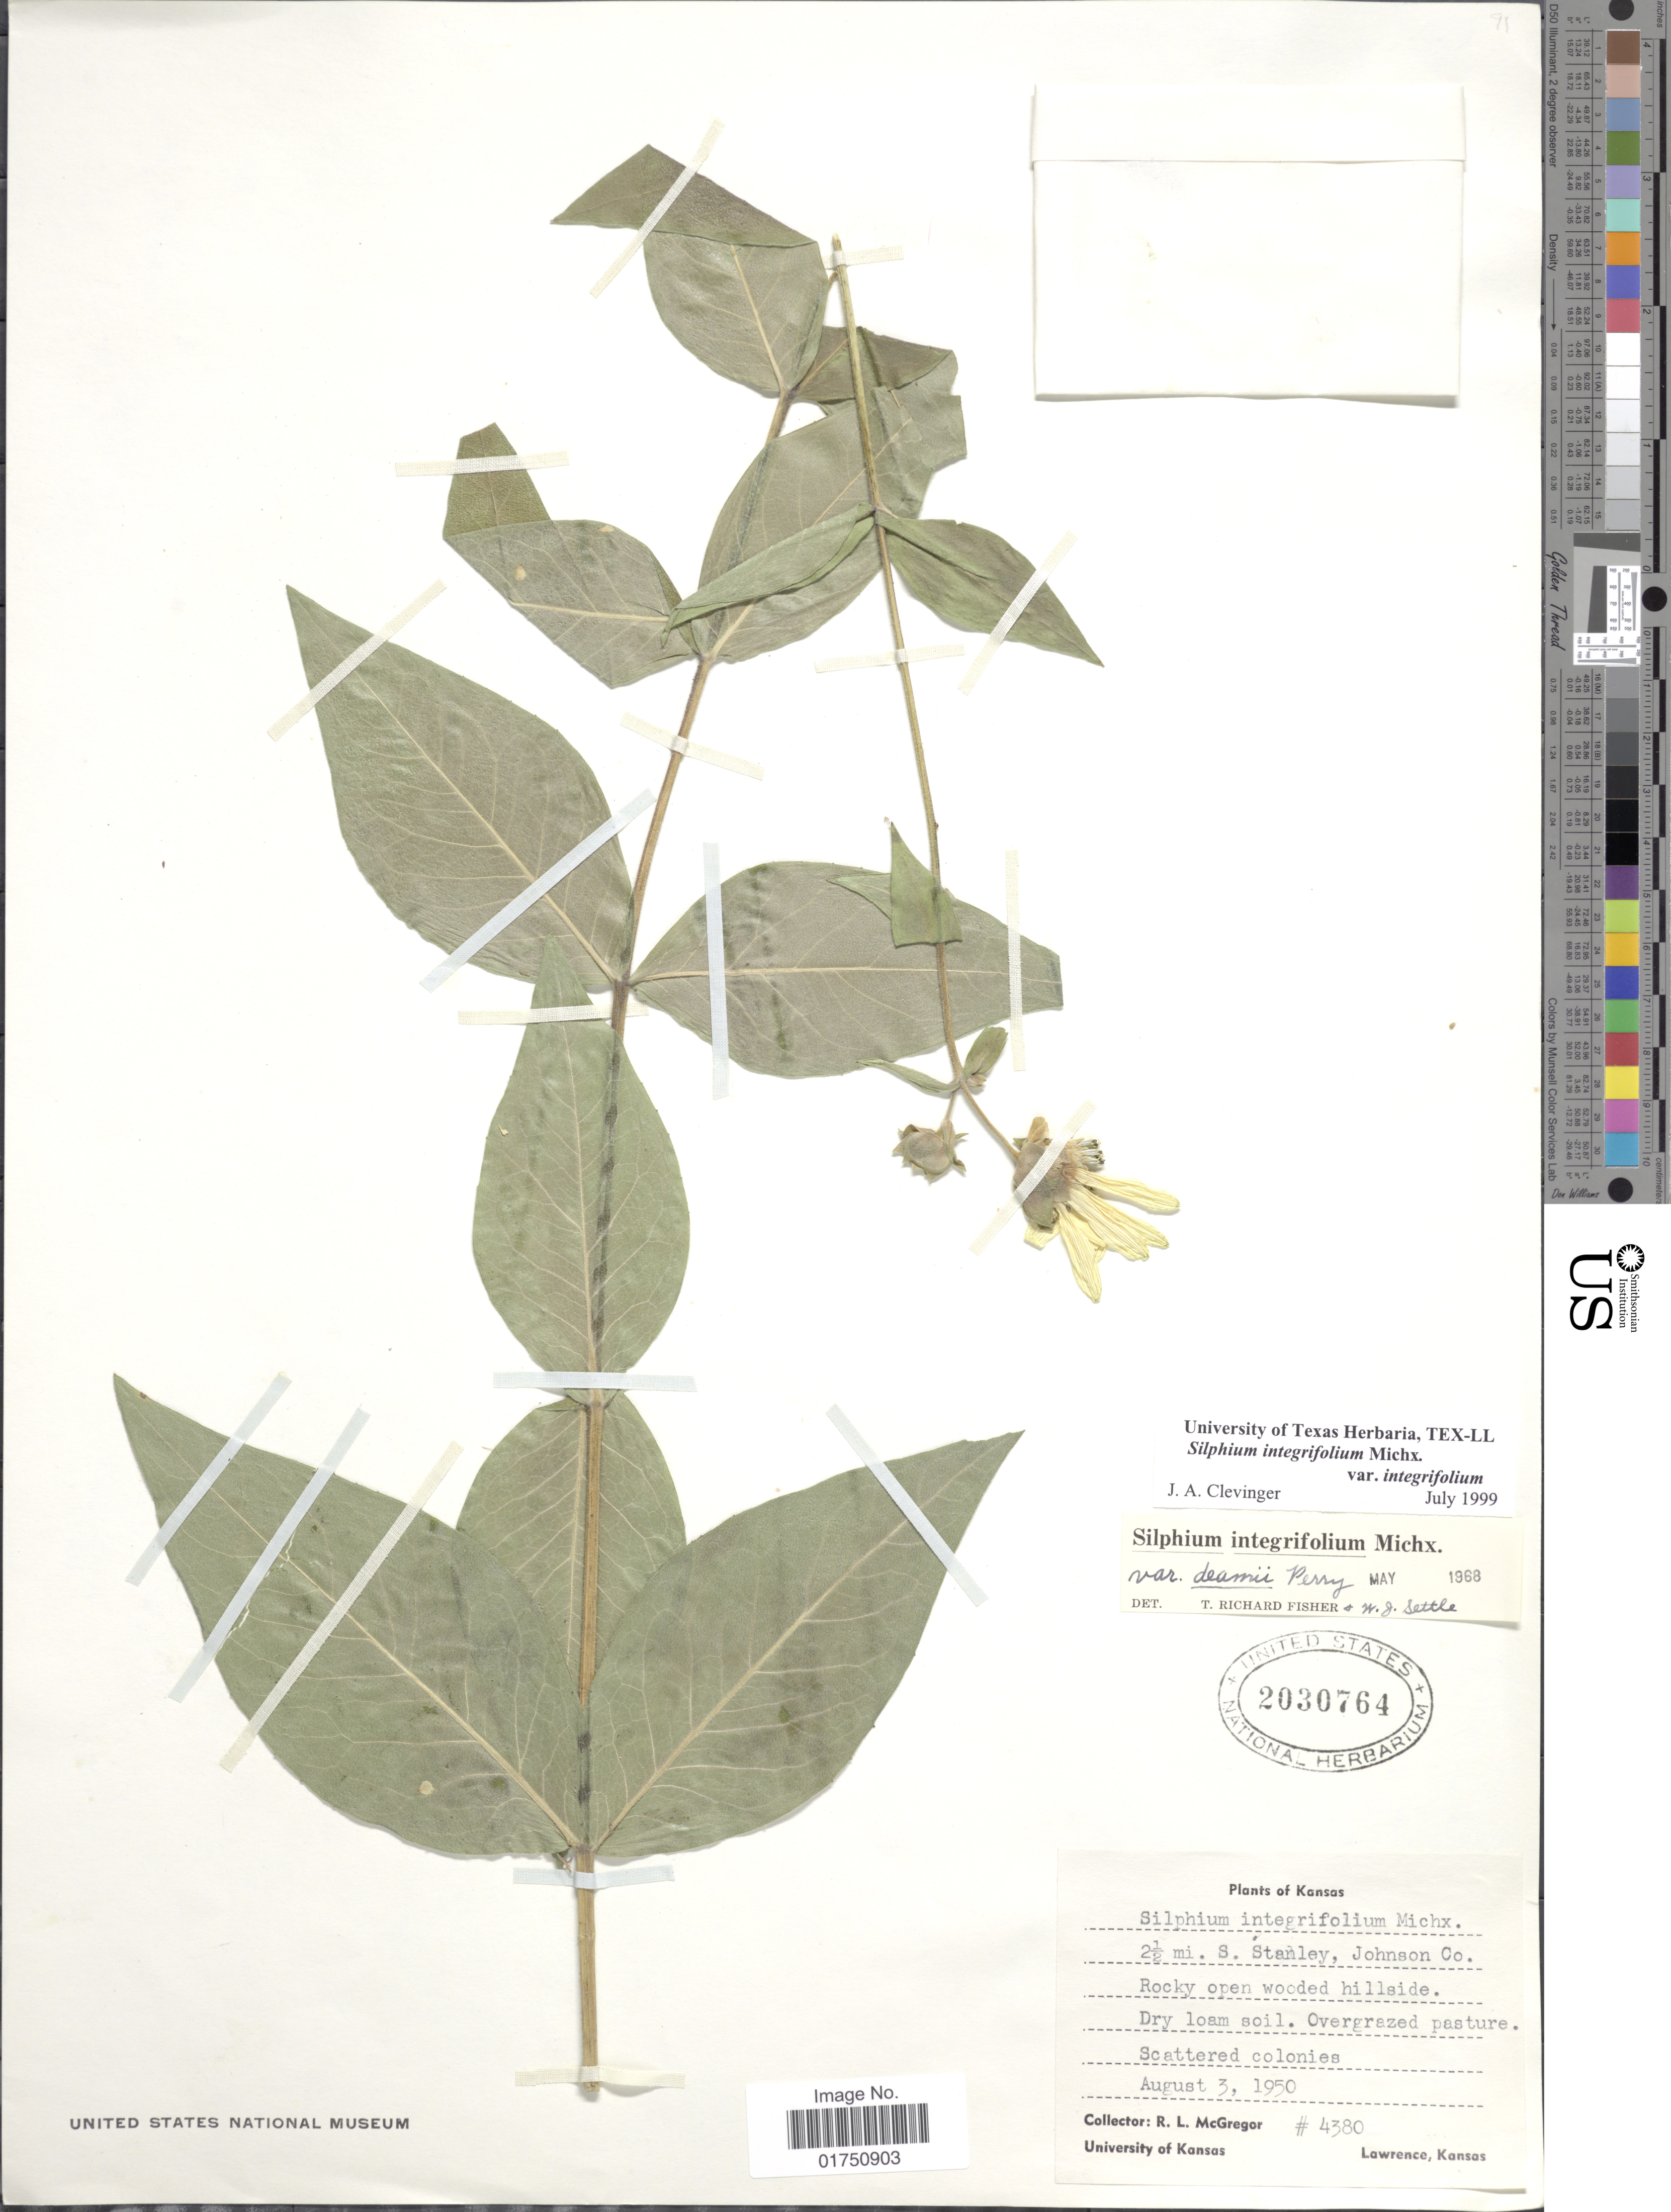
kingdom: Plantae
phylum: Tracheophyta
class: Magnoliopsida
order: Asterales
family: Asteraceae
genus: Silphium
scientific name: Silphium integrifolium var. integrifolium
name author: Michx.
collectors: R. McGregor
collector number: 4380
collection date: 1950-08-03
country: United States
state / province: Kansas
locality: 2½ mi. S. Stanley, Johnson Co.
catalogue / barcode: US 2030764